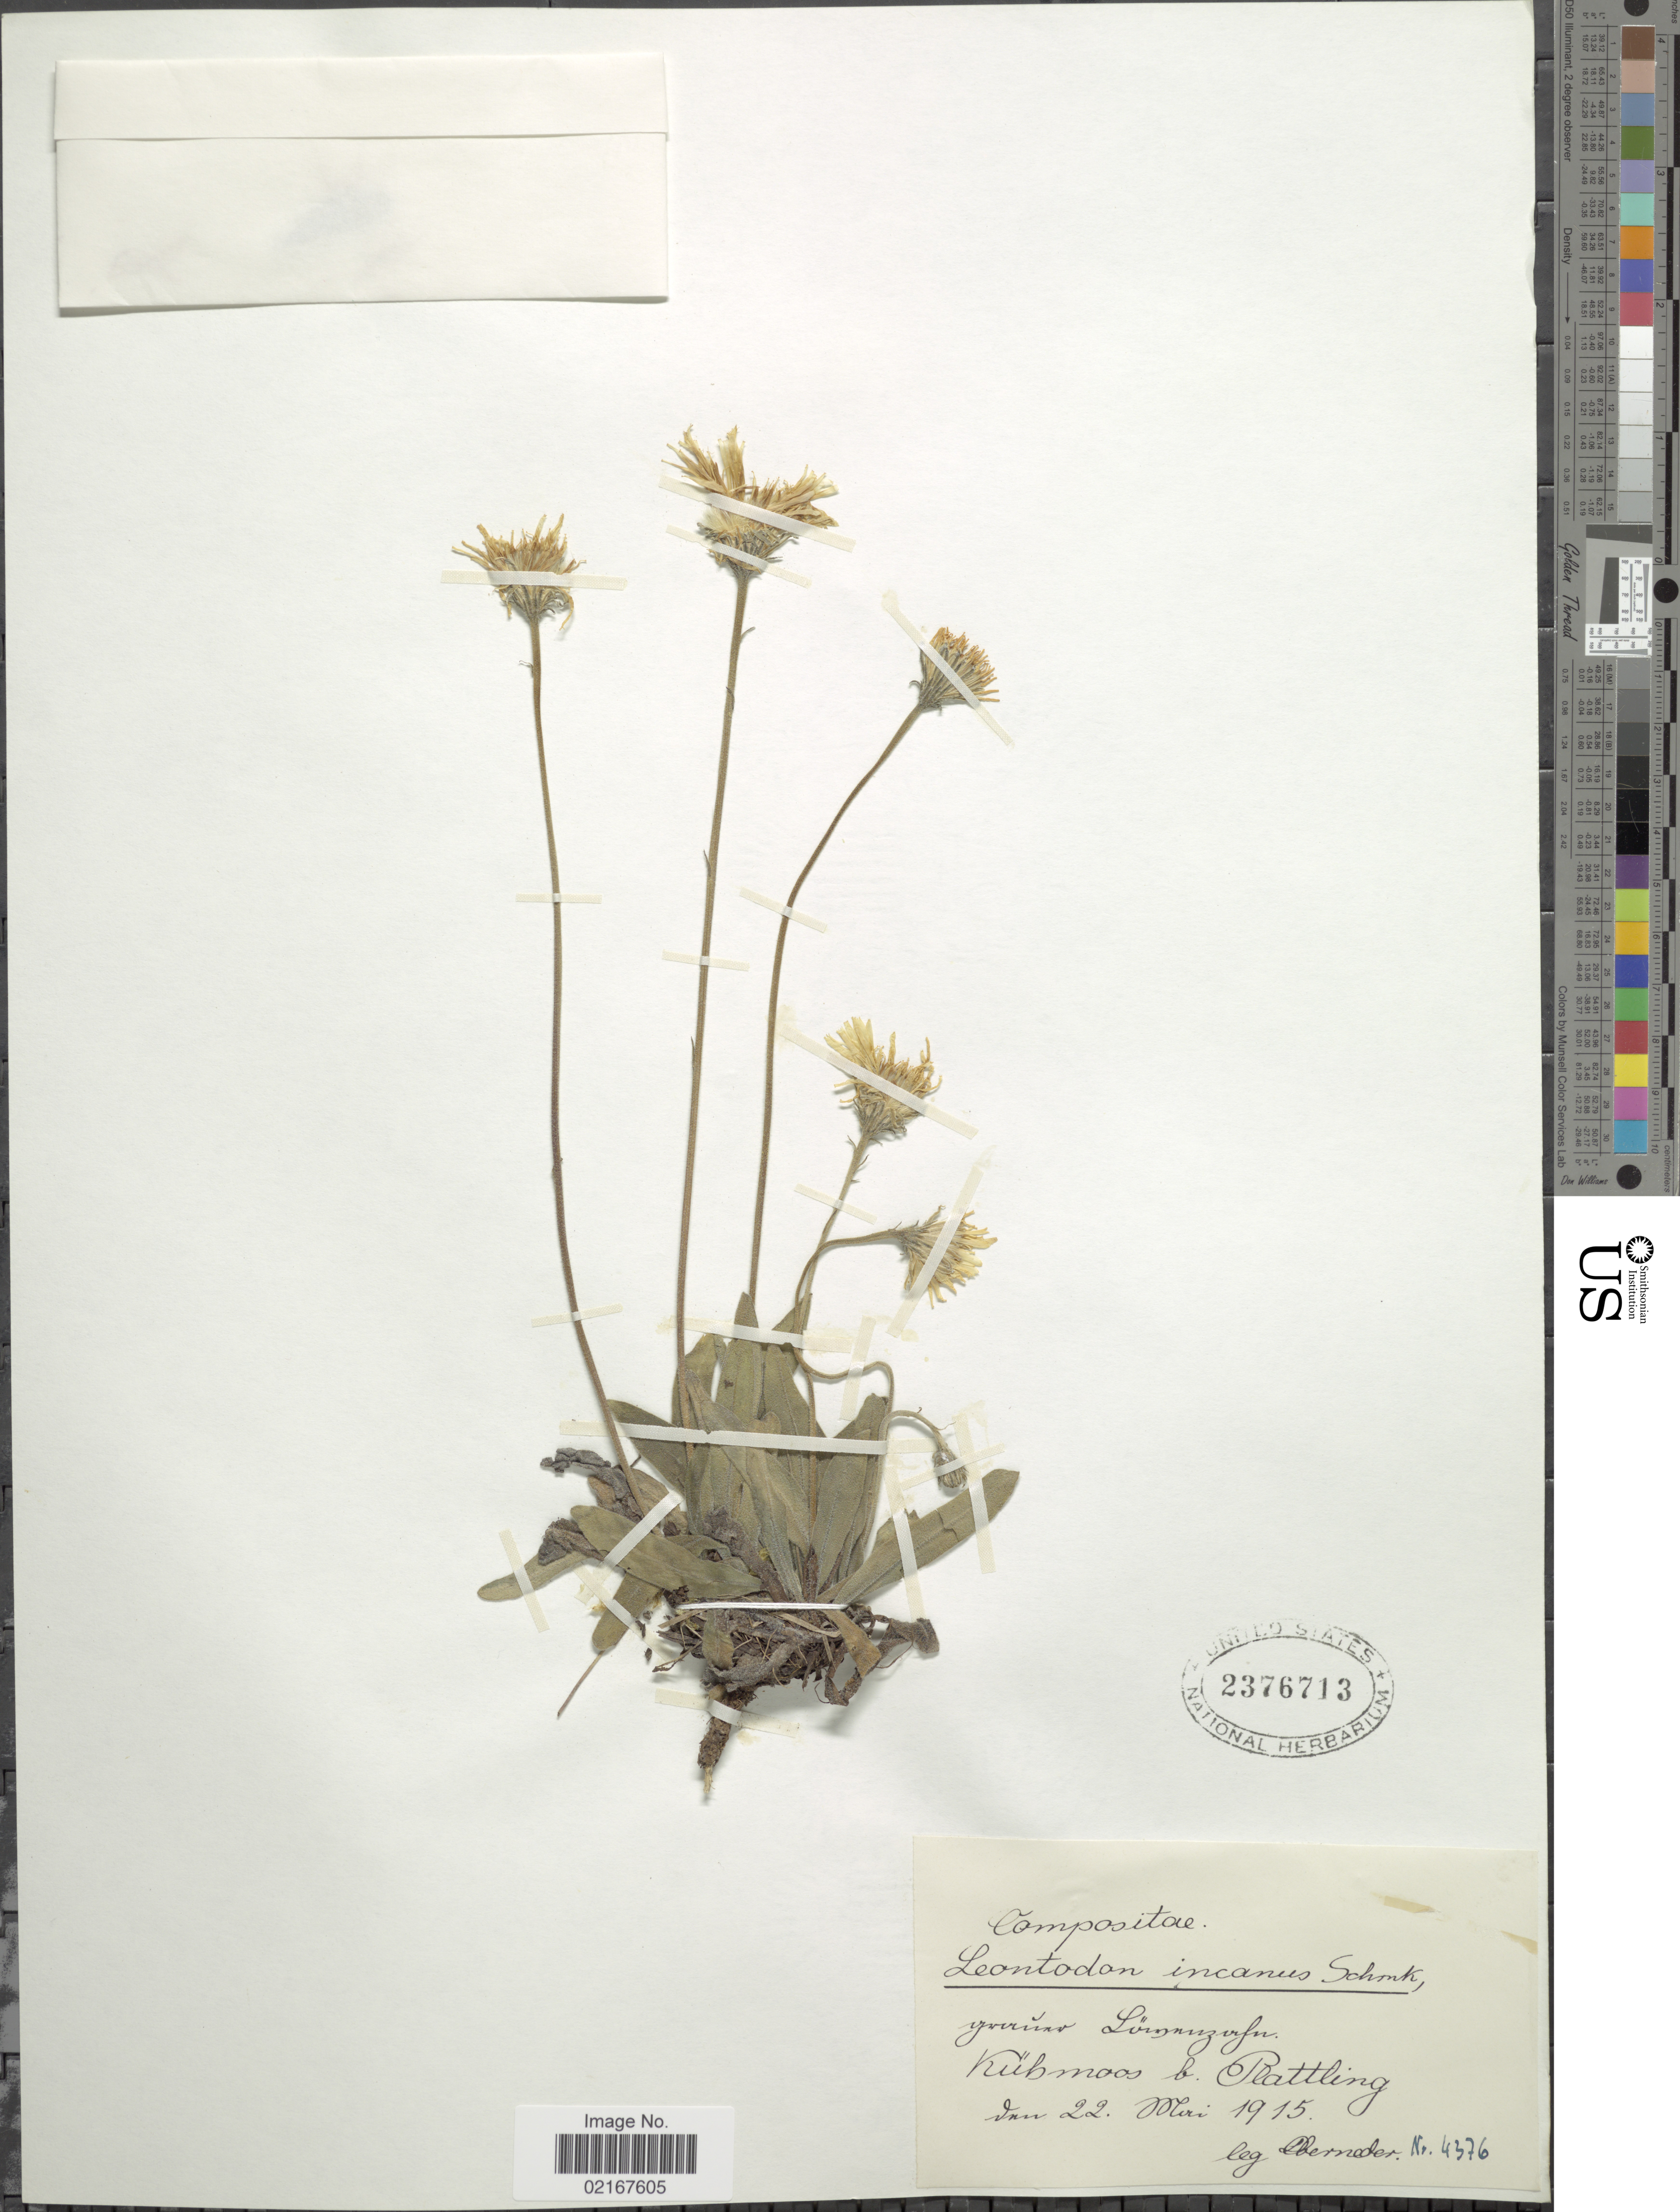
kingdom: Plantae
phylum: Tracheophyta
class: Magnoliopsida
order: Asterales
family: Asteraceae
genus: Leontodon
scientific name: Leontodon incanus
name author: (L.) Schrank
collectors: L. Oberneder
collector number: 4376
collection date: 1915-05-22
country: Germany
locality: Kubmoos [interpreted] b. Plattling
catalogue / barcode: US 2376713